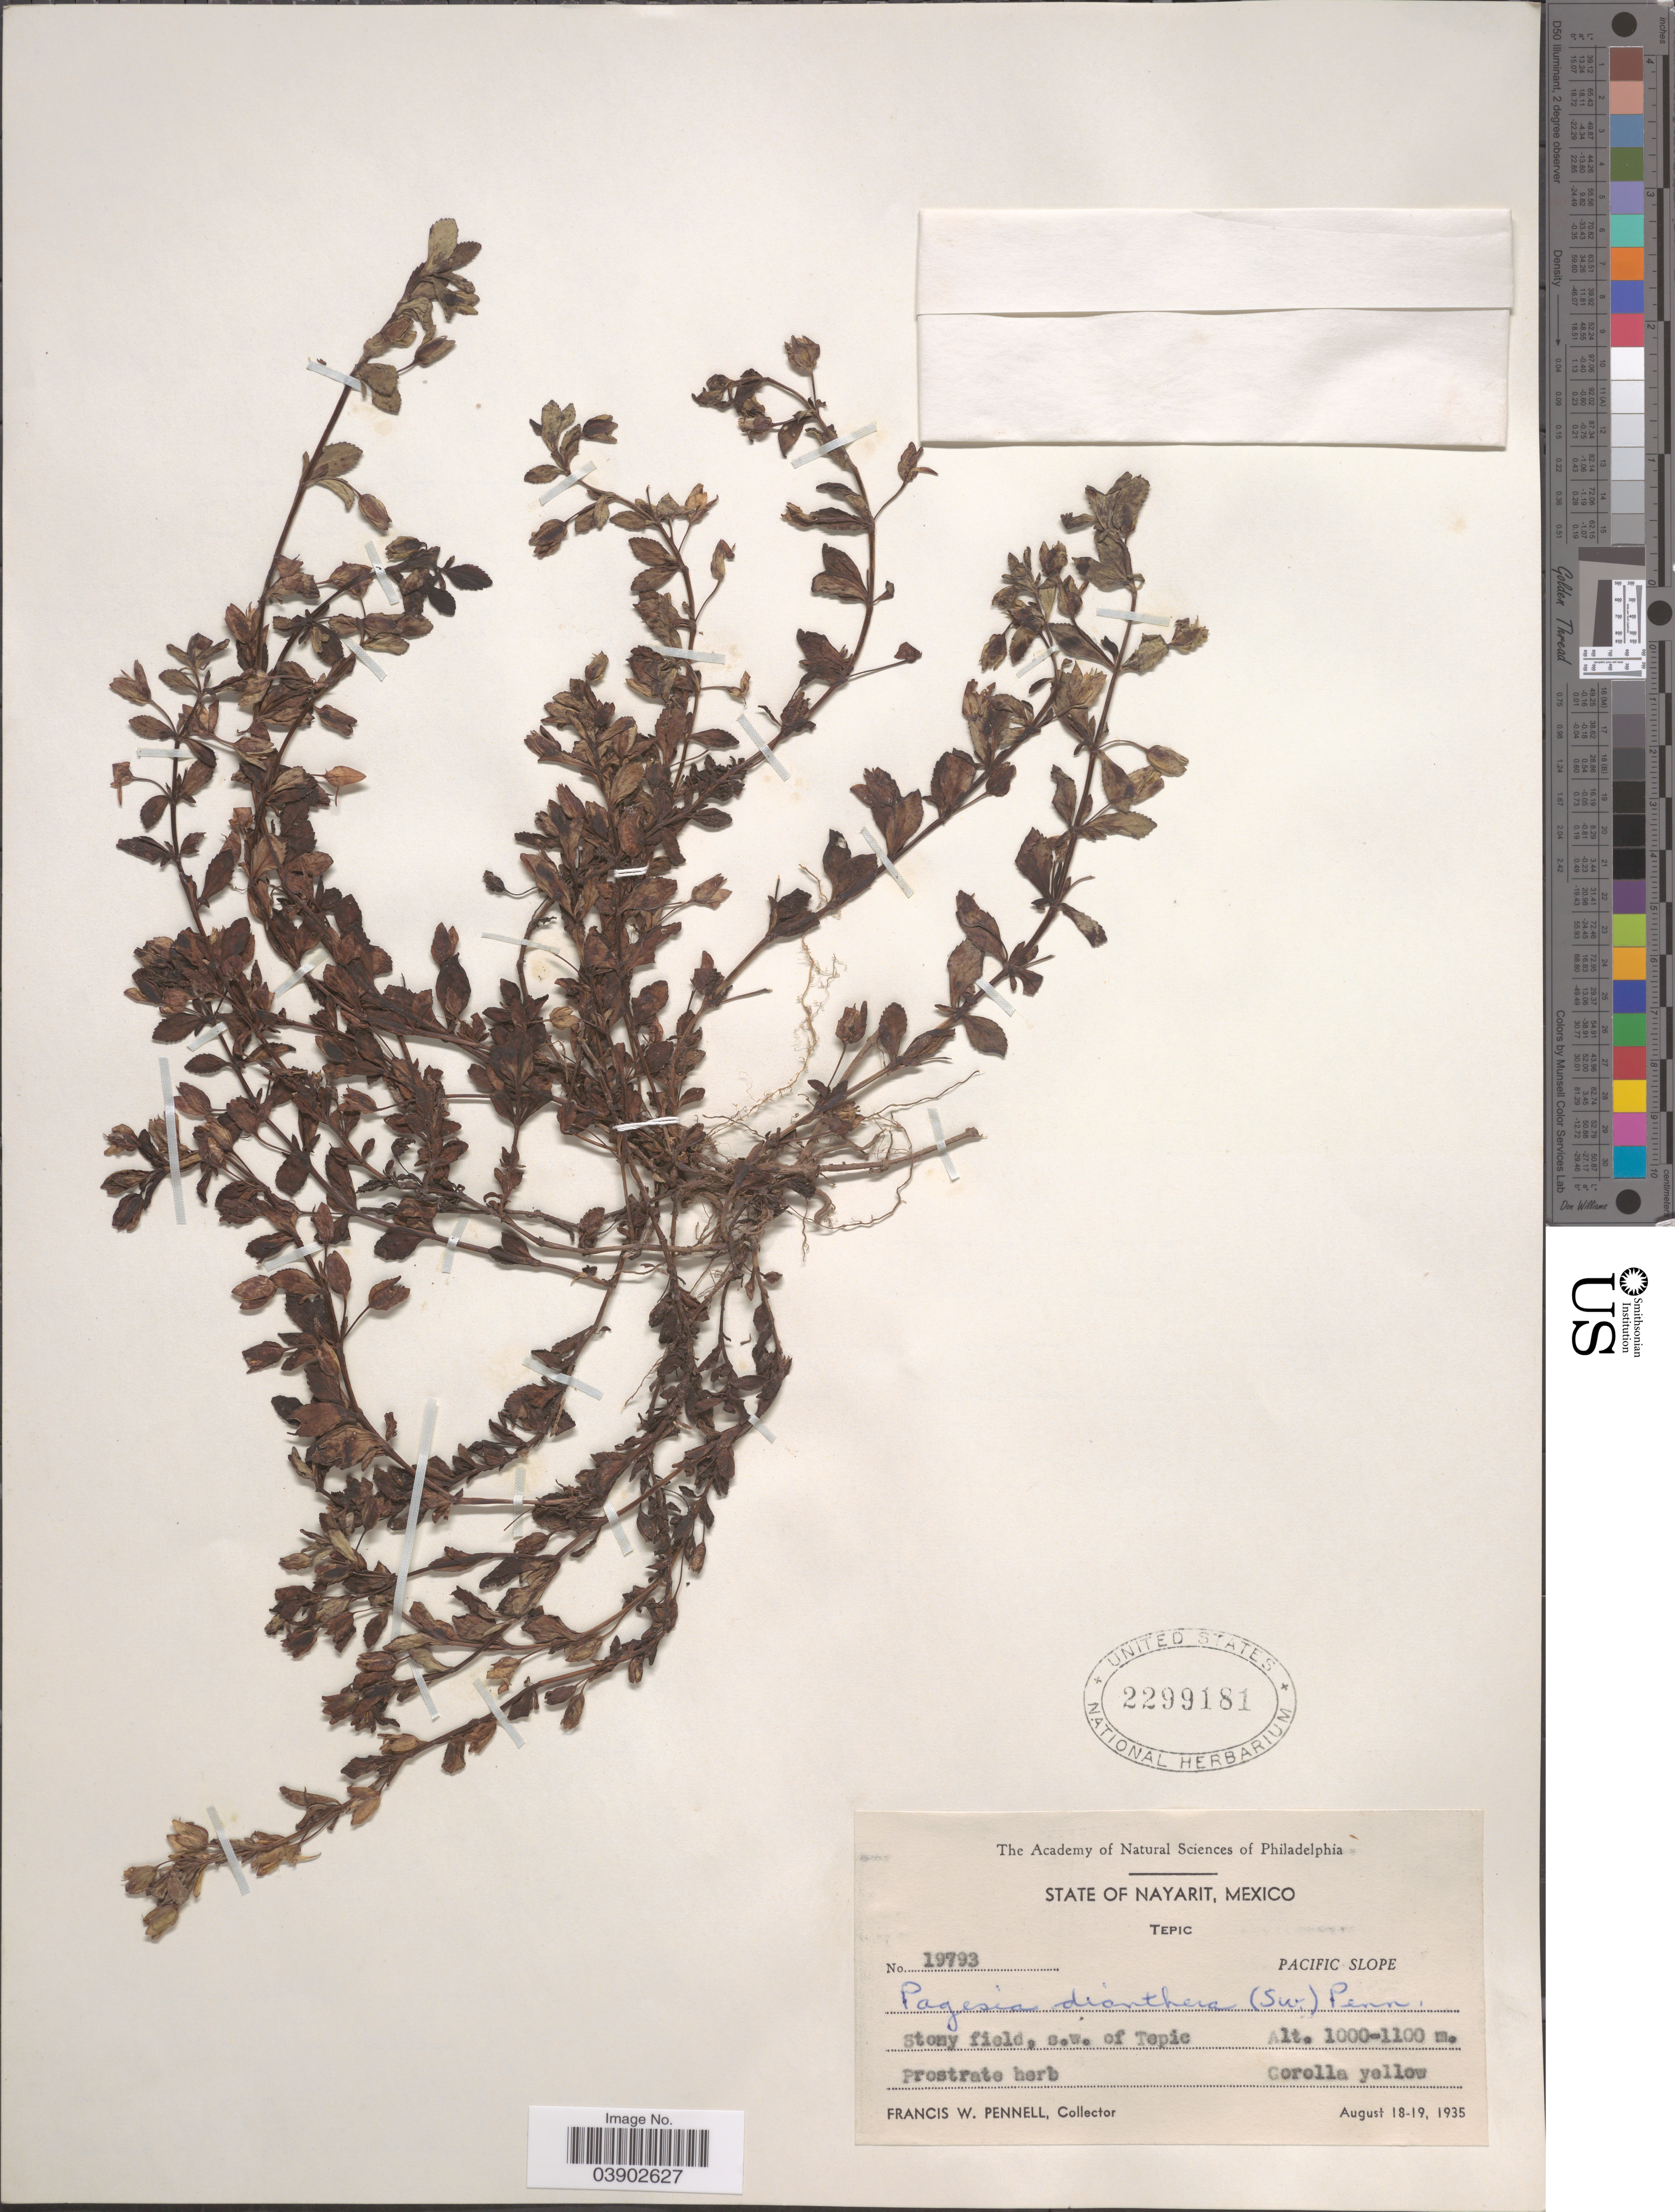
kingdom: Plantae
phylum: Tracheophyta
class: Magnoliopsida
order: Lamiales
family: Plantaginaceae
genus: Mecardonia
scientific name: Mecardonia procumbens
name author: (Mill.) Small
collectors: F. W. Pennell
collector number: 19793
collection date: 1935-08-18/1935-08-19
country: Mexico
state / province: Nayarit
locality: Tepic. Pacific Slope. Stony field, s.w. of Tepic.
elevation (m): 1000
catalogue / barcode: US 2299181